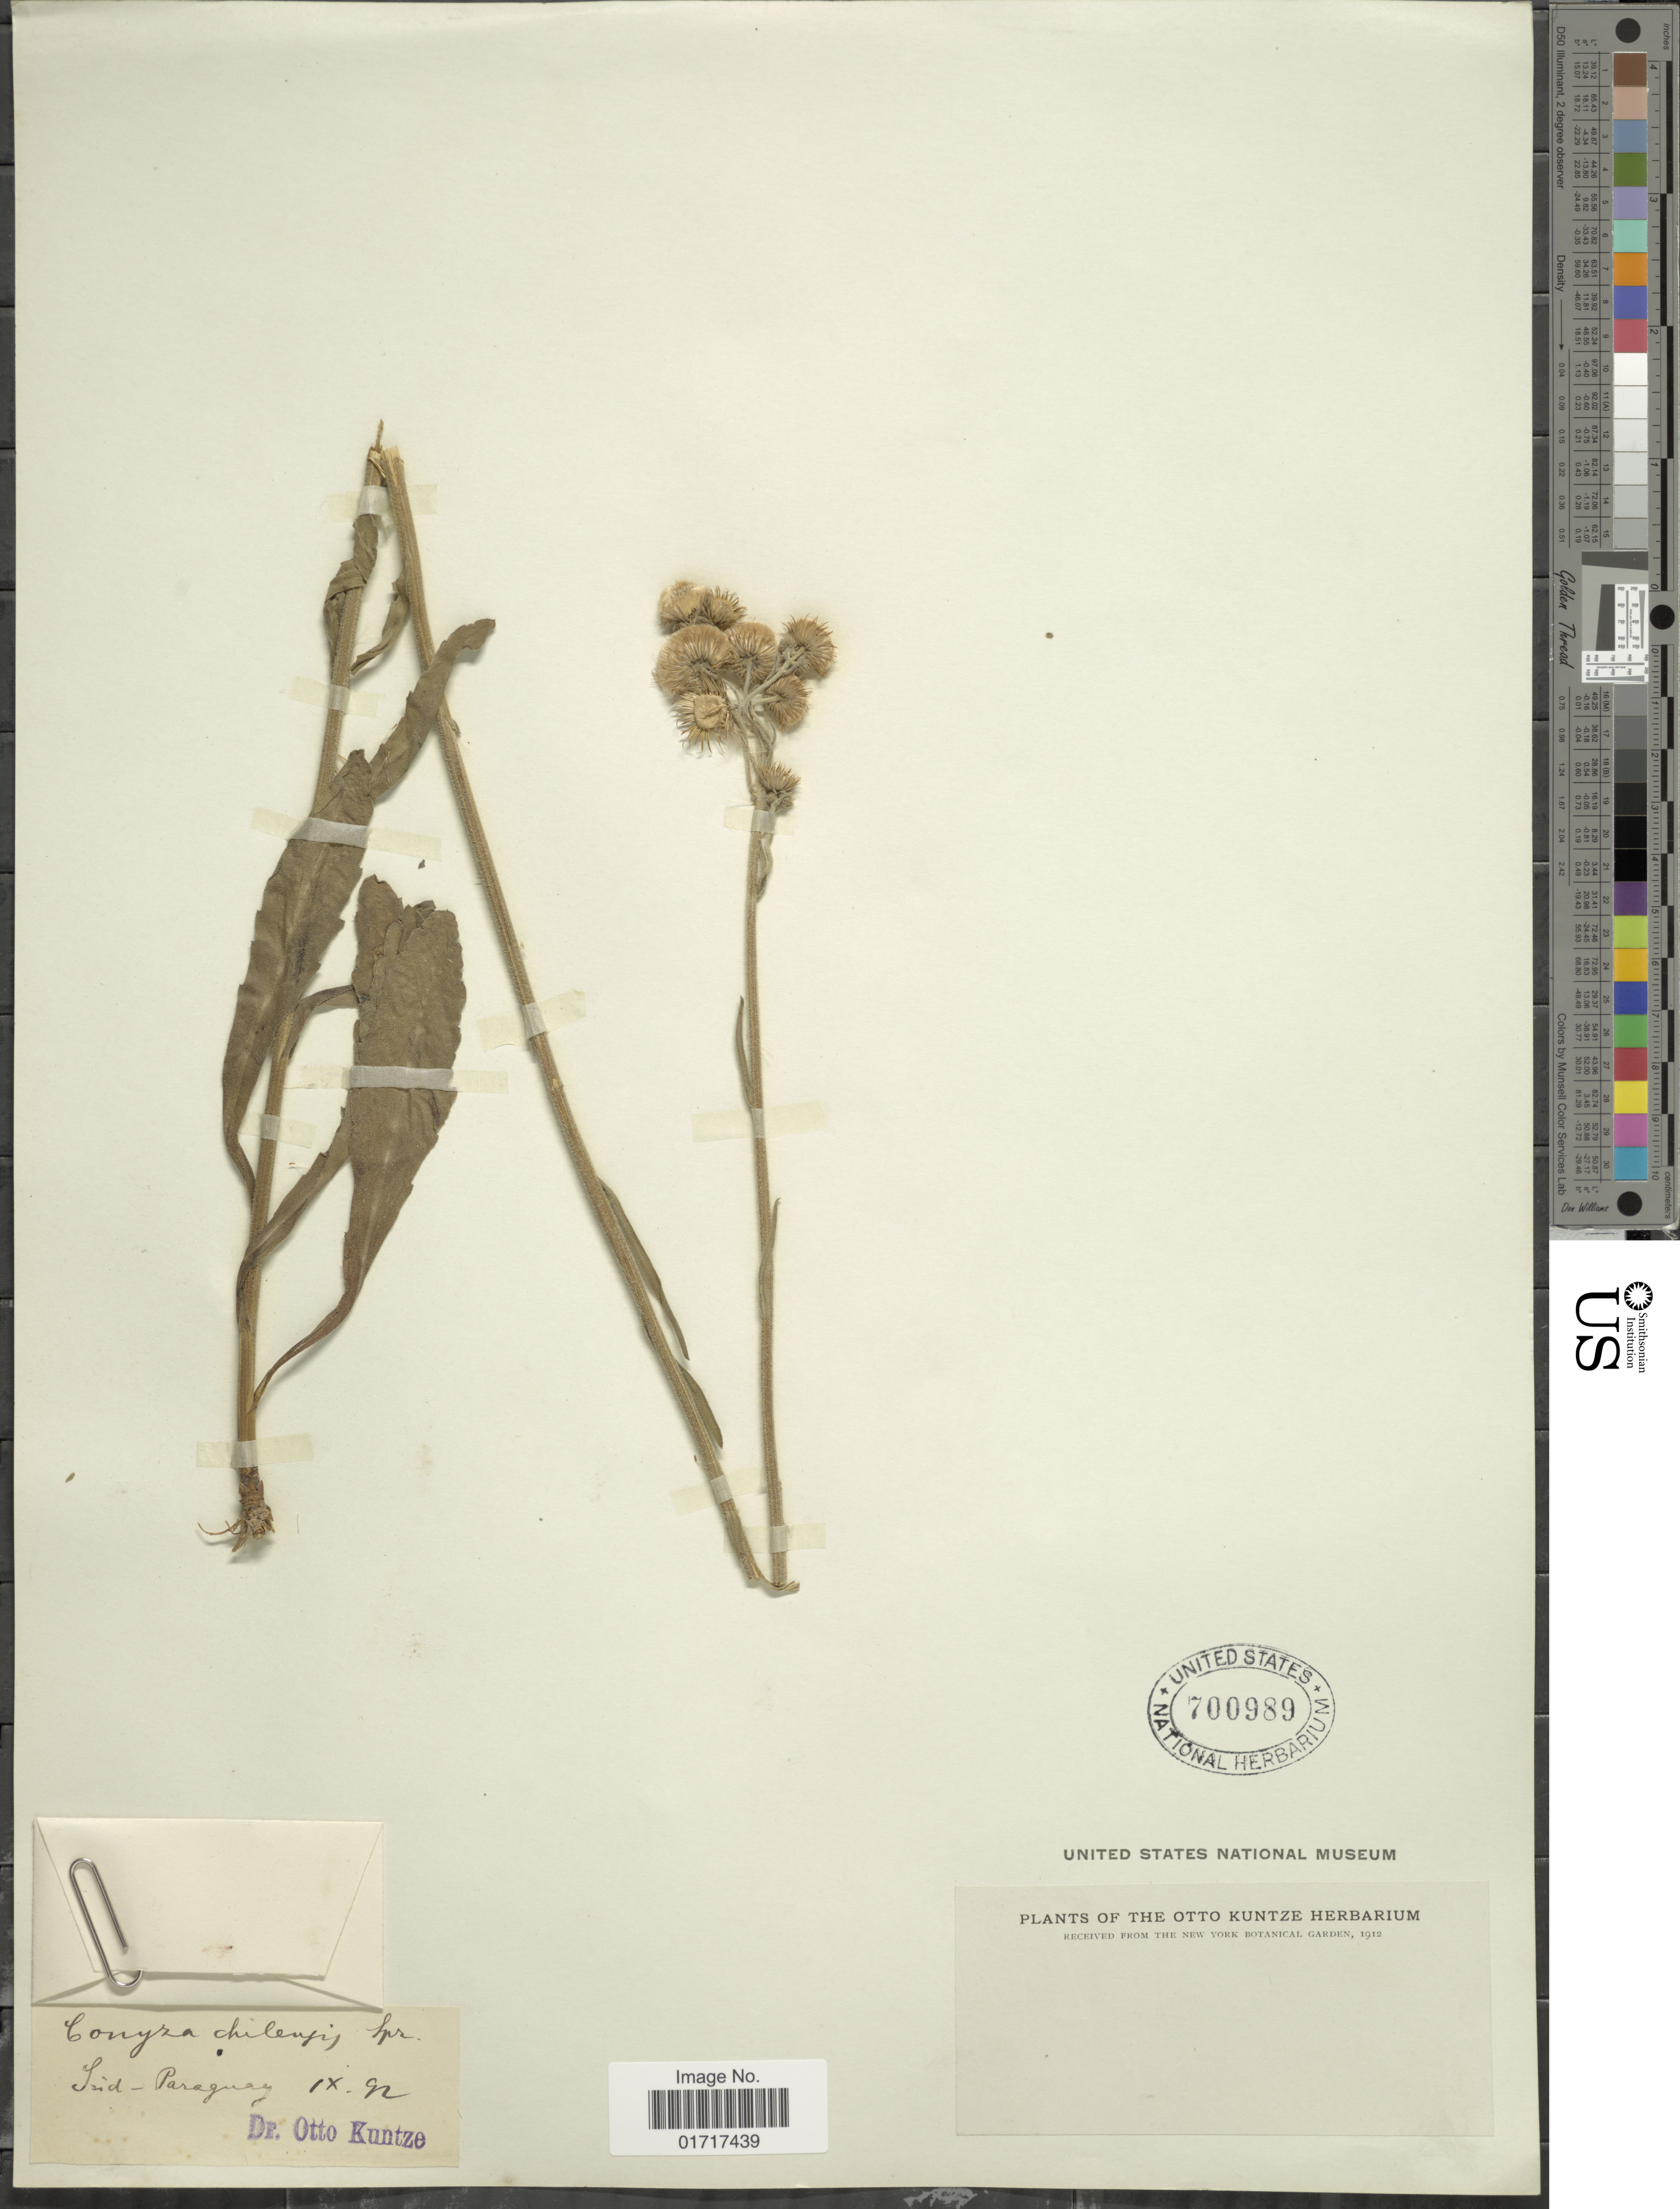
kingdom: Plantae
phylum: Tracheophyta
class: Magnoliopsida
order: Asterales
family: Asteraceae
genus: Conyza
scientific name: Conyza primulaefolia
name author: (Lam.) Cuatrec. & Lourteig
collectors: C.E.O. Kuntze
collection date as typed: Transcribed d/m/y: /9/92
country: Paraguay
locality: Sud-Paraguay.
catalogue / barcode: US 700989